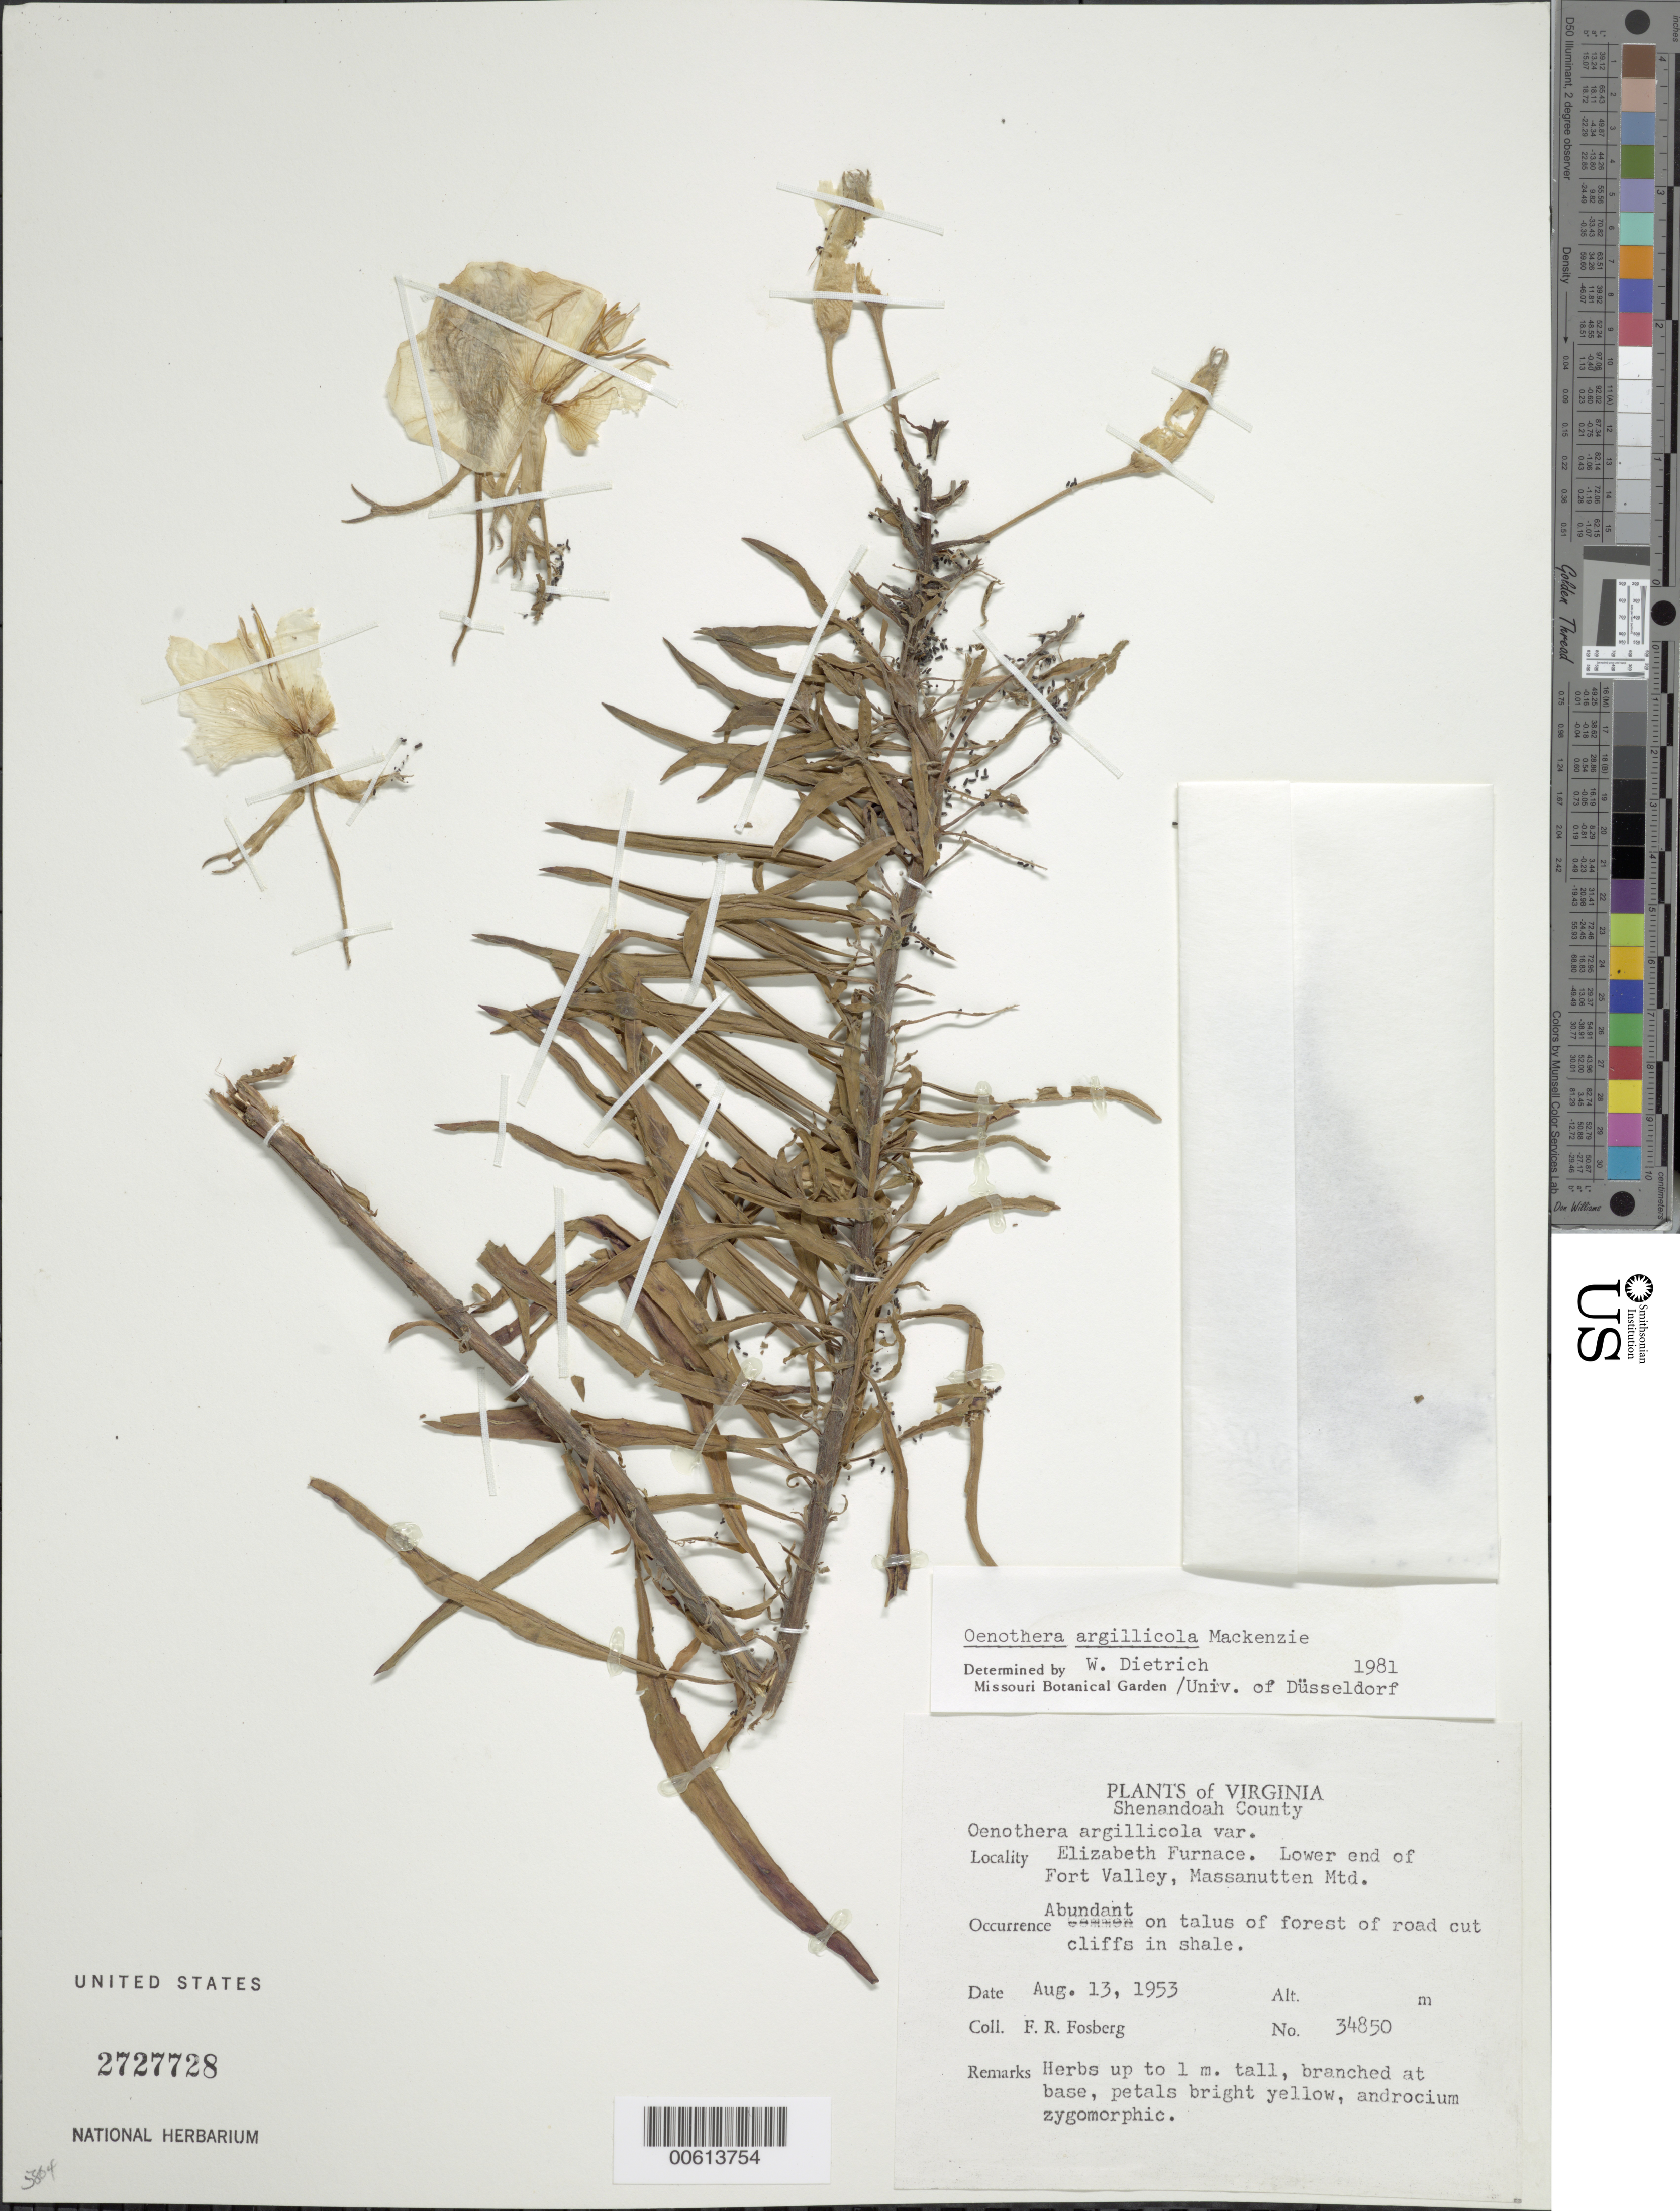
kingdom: Plantae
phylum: Tracheophyta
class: Magnoliopsida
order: Myrtales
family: Onagraceae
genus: Oenothera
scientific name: Oenothera argillicola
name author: Mackenz.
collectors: F. R. Fosberg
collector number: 34850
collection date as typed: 13 Aug 1953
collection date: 1953-08-13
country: United States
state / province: Virginia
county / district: Shenandoah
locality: Elizabeth Furnace, Fort Valley, Massanuttten Mts.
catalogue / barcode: US 2727728